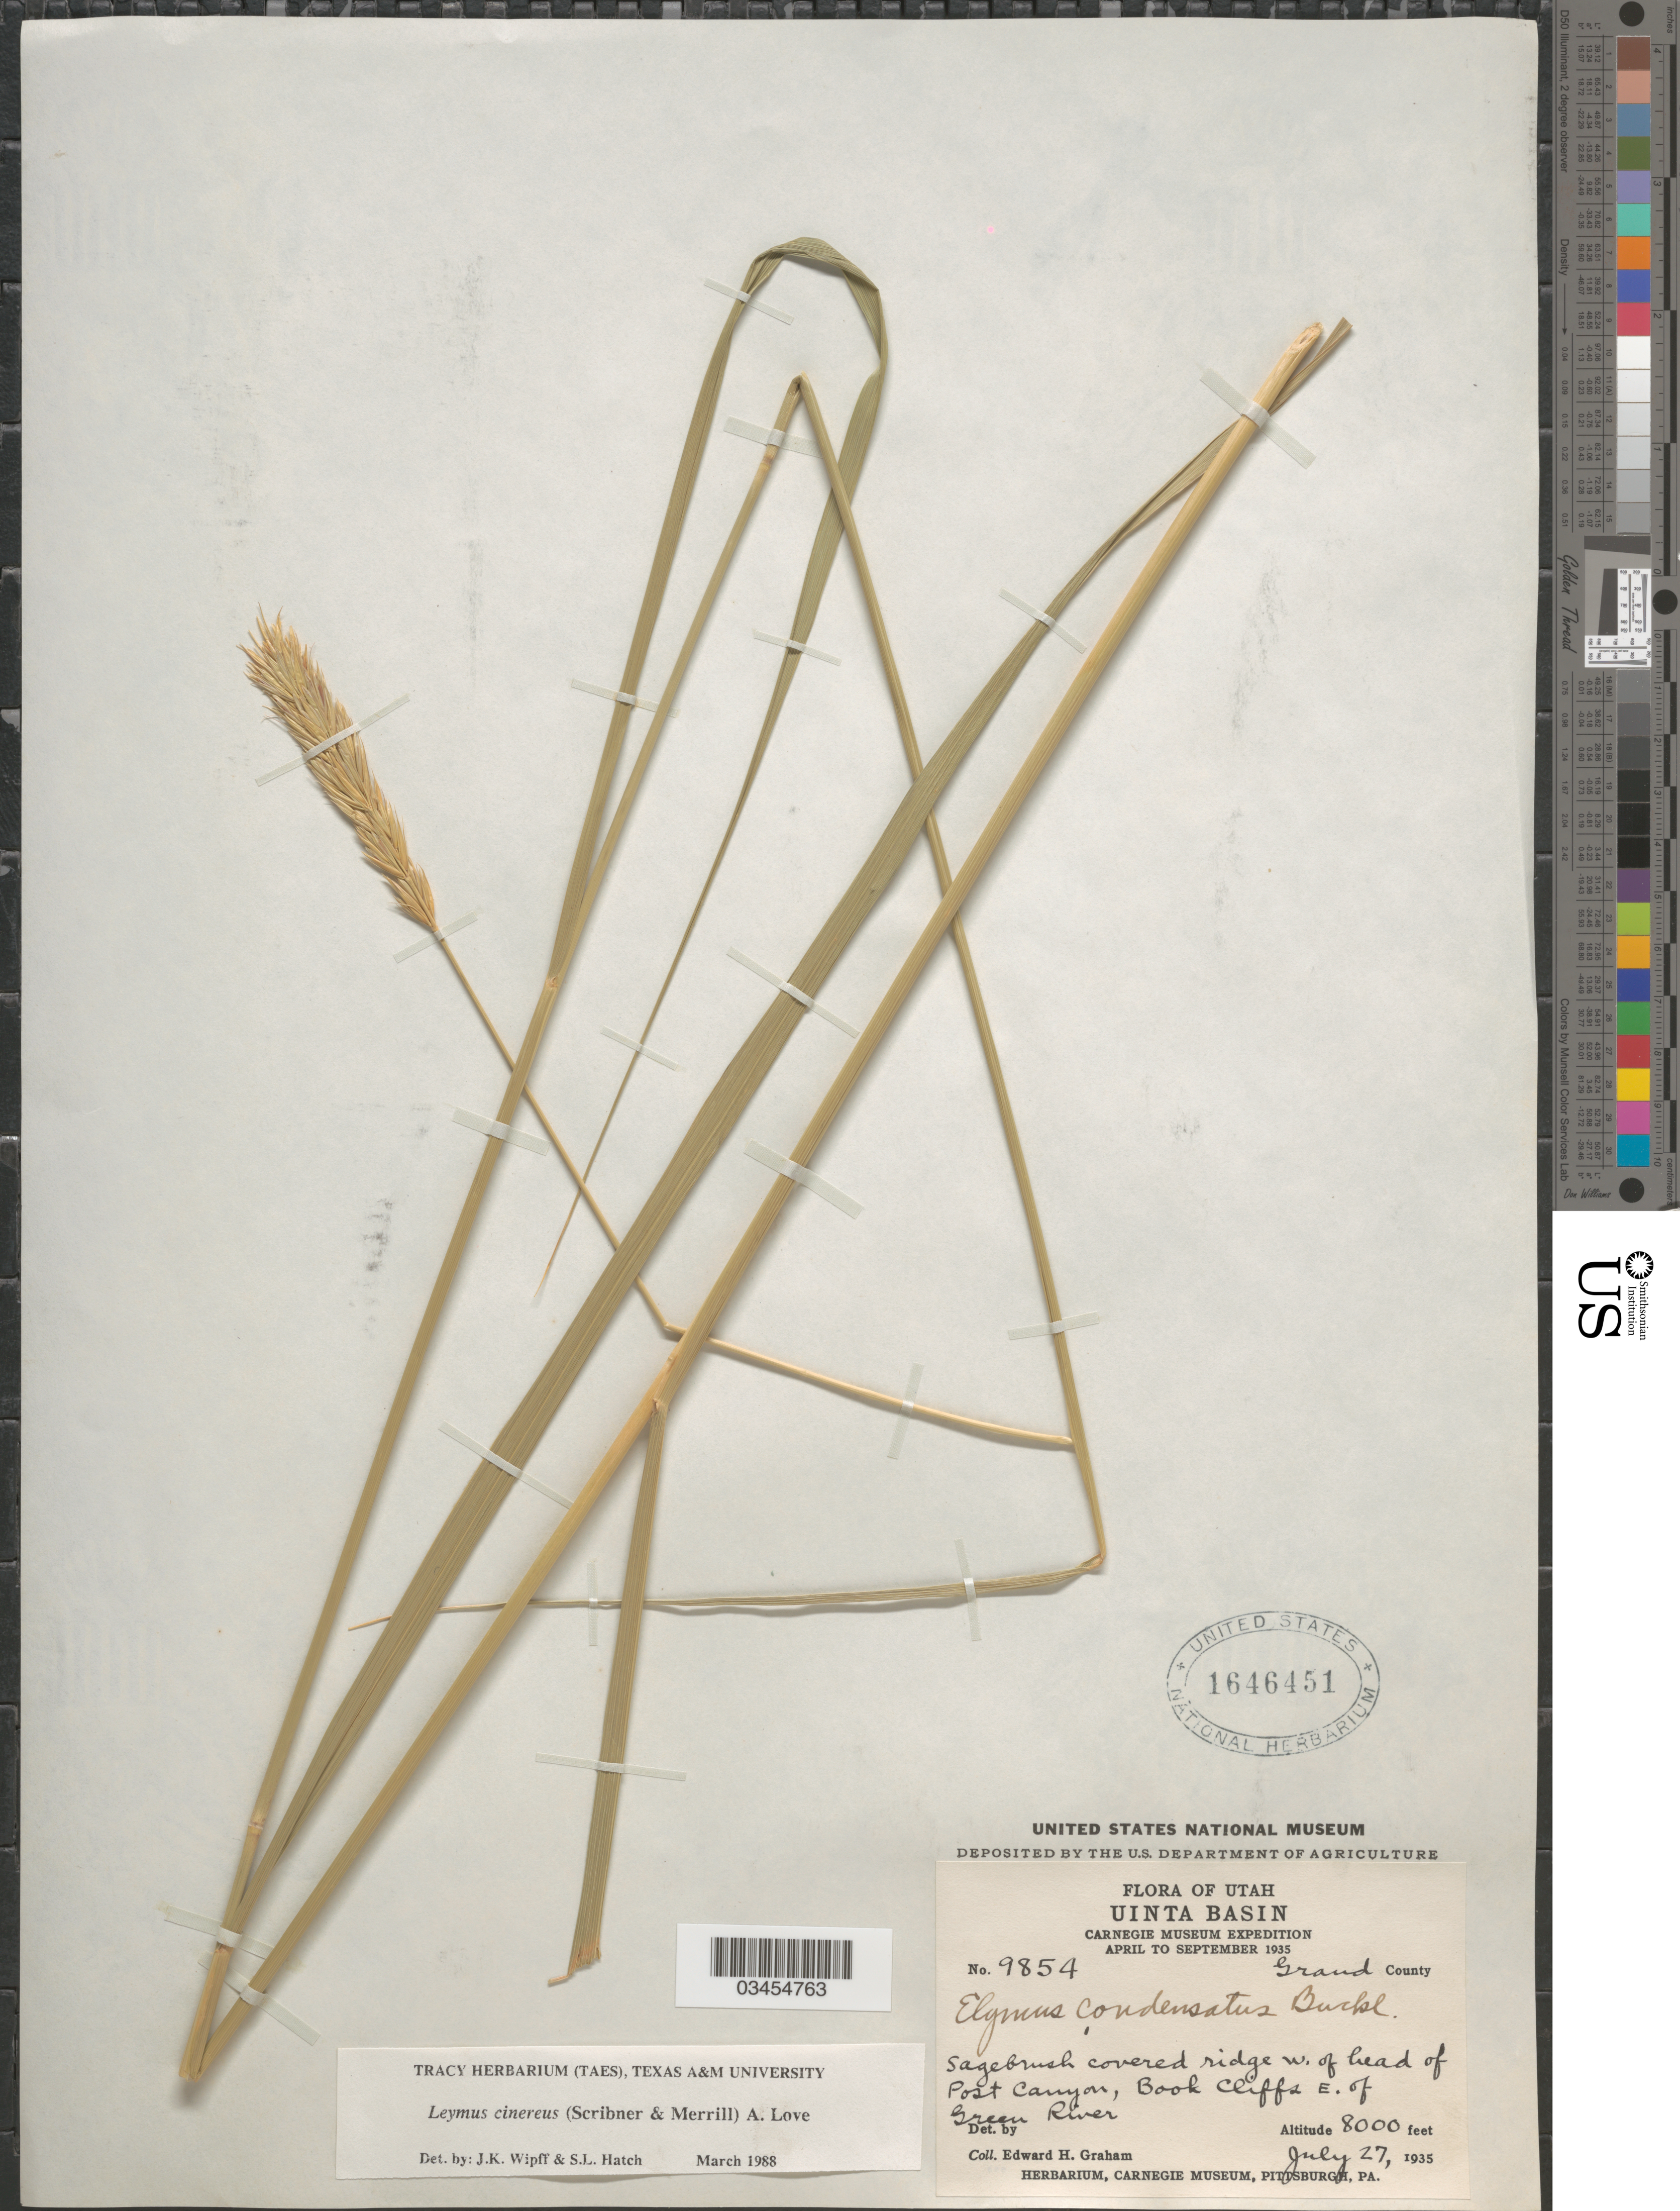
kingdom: Plantae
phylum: Tracheophyta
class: Liliopsida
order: Poales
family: Poaceae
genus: Leymus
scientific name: Leymus cinereus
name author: (Scribn. & Merr.) Á. Löve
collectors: E. H. Graham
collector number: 9854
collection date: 1935-07-27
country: United States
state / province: Utah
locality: Uinta Basin. Carnegie Museum Expedition April to September 1935. Grand County. Sagebrush covered ridge w. of head of Post Canyon, Book Cliffs E. of Green River.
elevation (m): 2438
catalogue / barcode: US 1646451